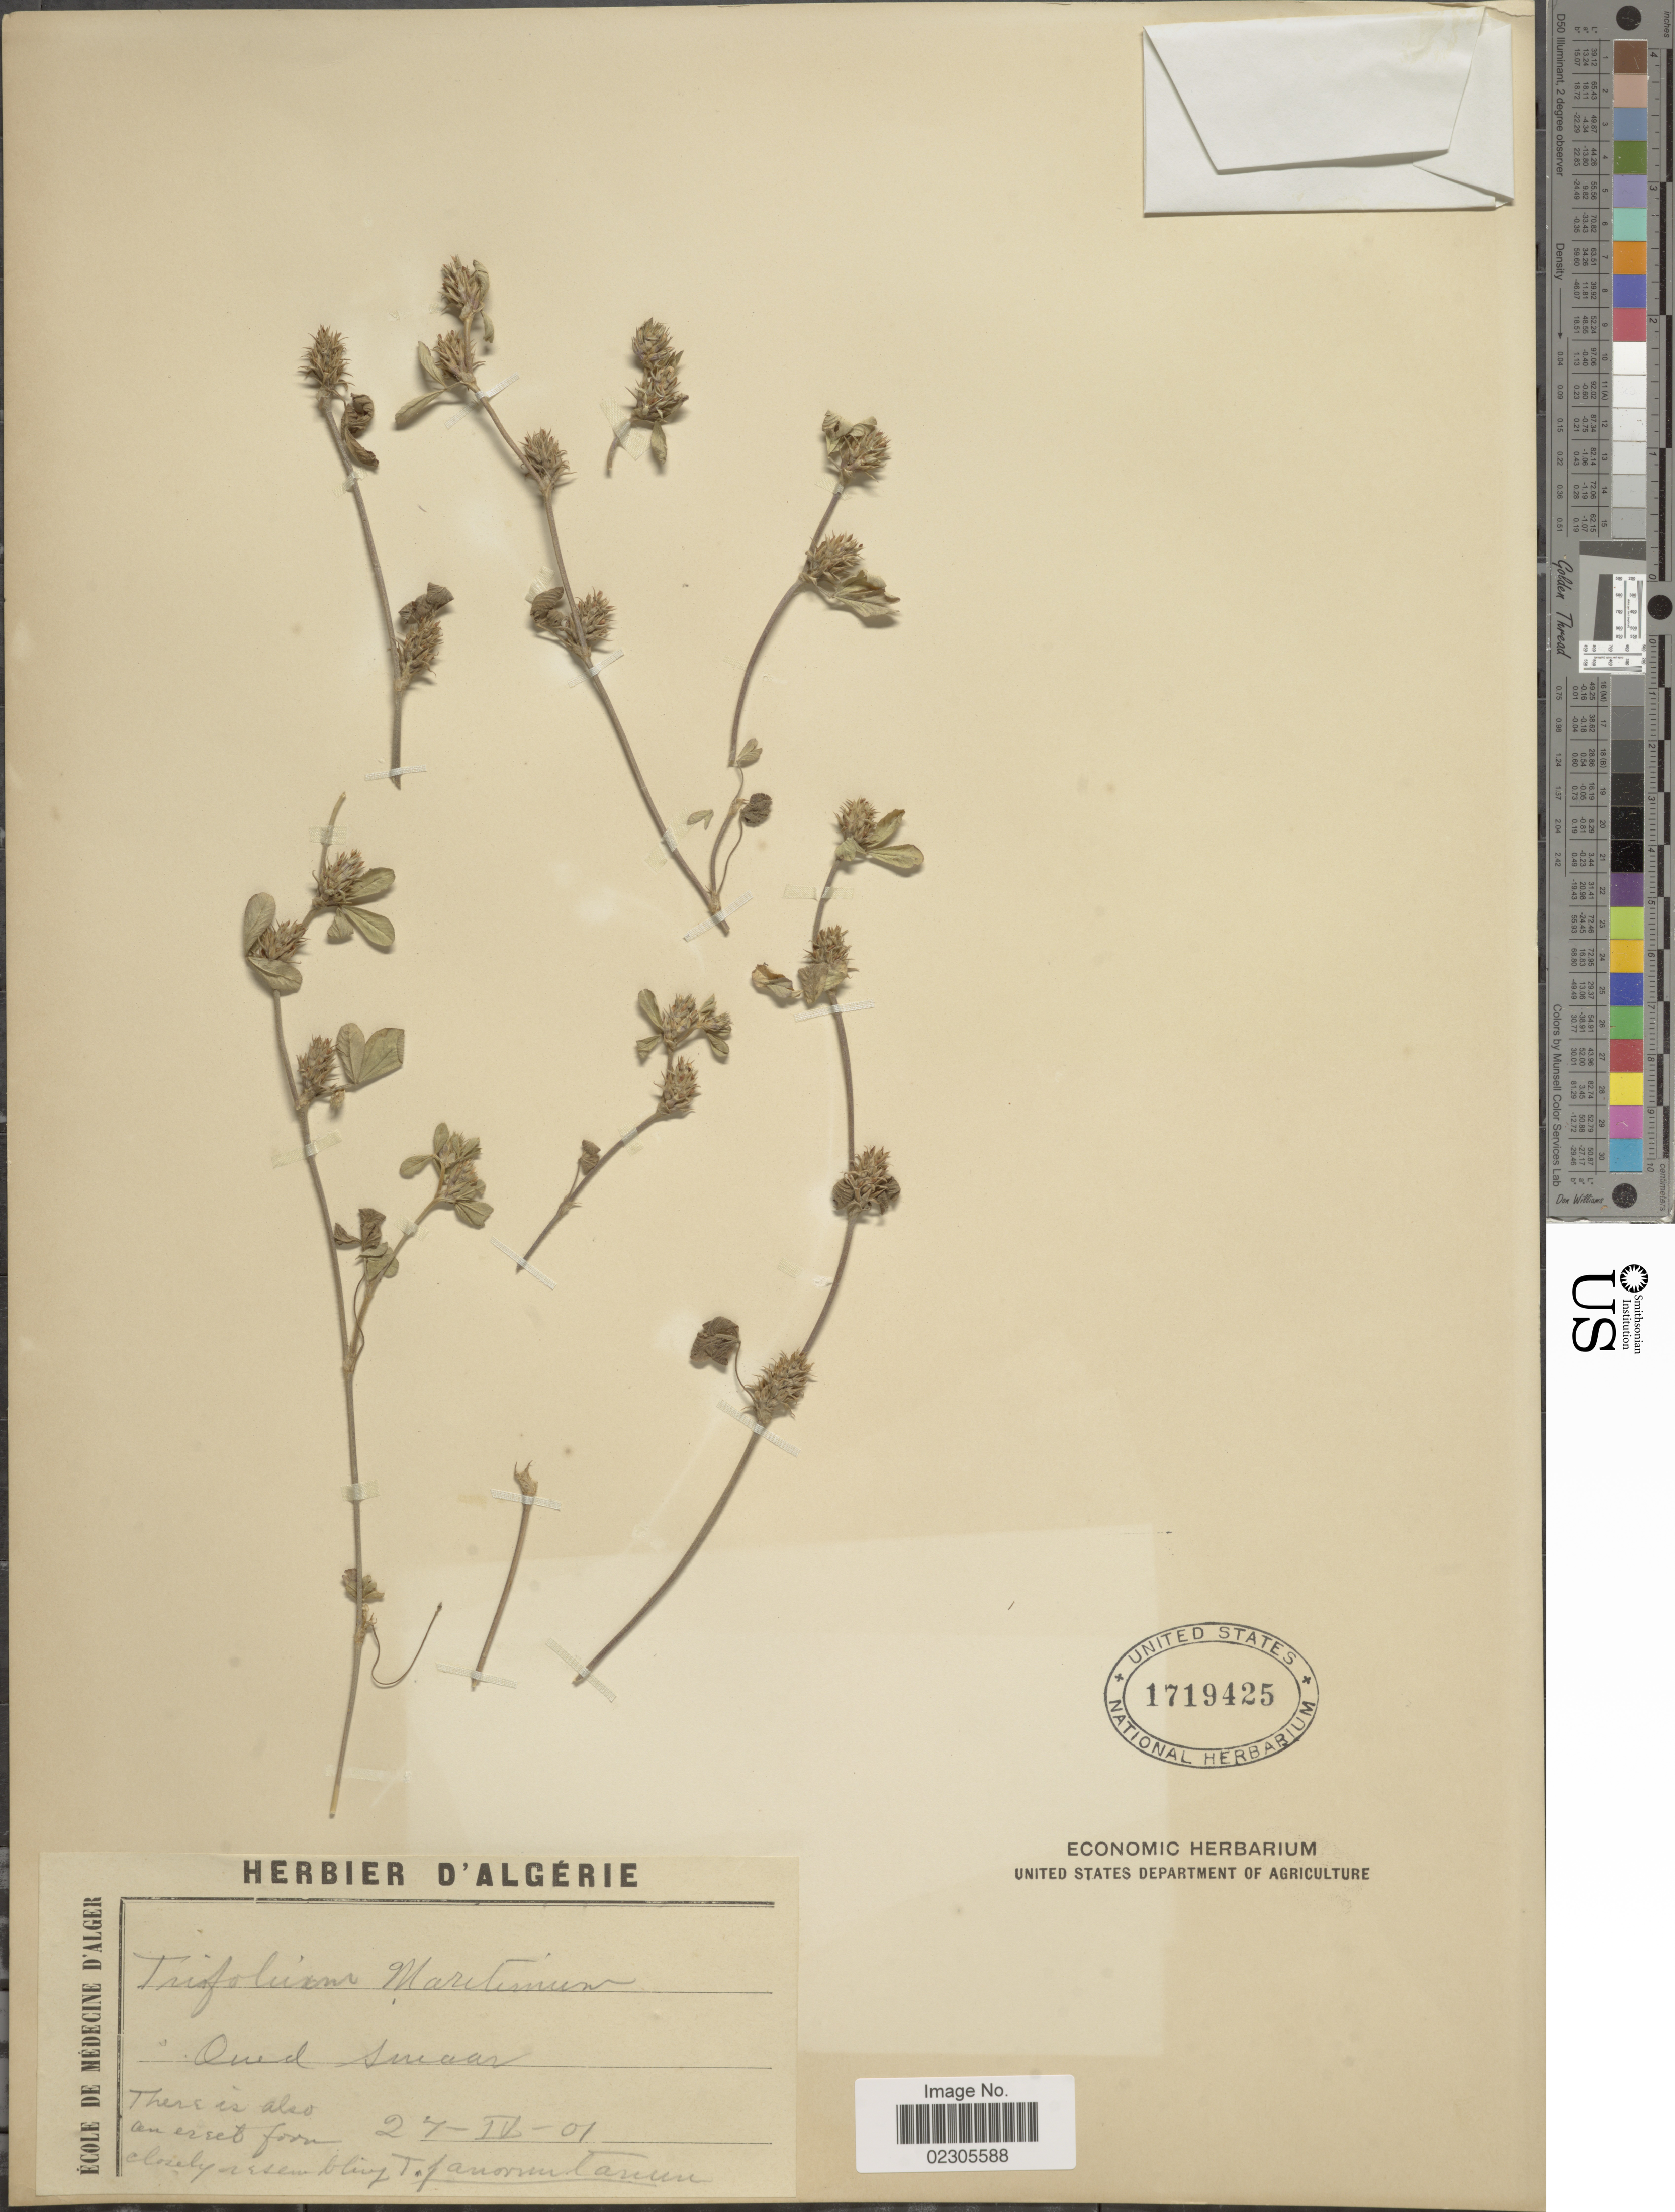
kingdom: Plantae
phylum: Tracheophyta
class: Magnoliopsida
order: Fabales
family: Fabaceae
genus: Trifolium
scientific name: Trifolium maritimum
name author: Huds.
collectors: Ex herb. D'Algerie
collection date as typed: Transcribed d/m/y: 27/4/1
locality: Oud Smaar [interpreted] [unsure placement]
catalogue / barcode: US 1719425